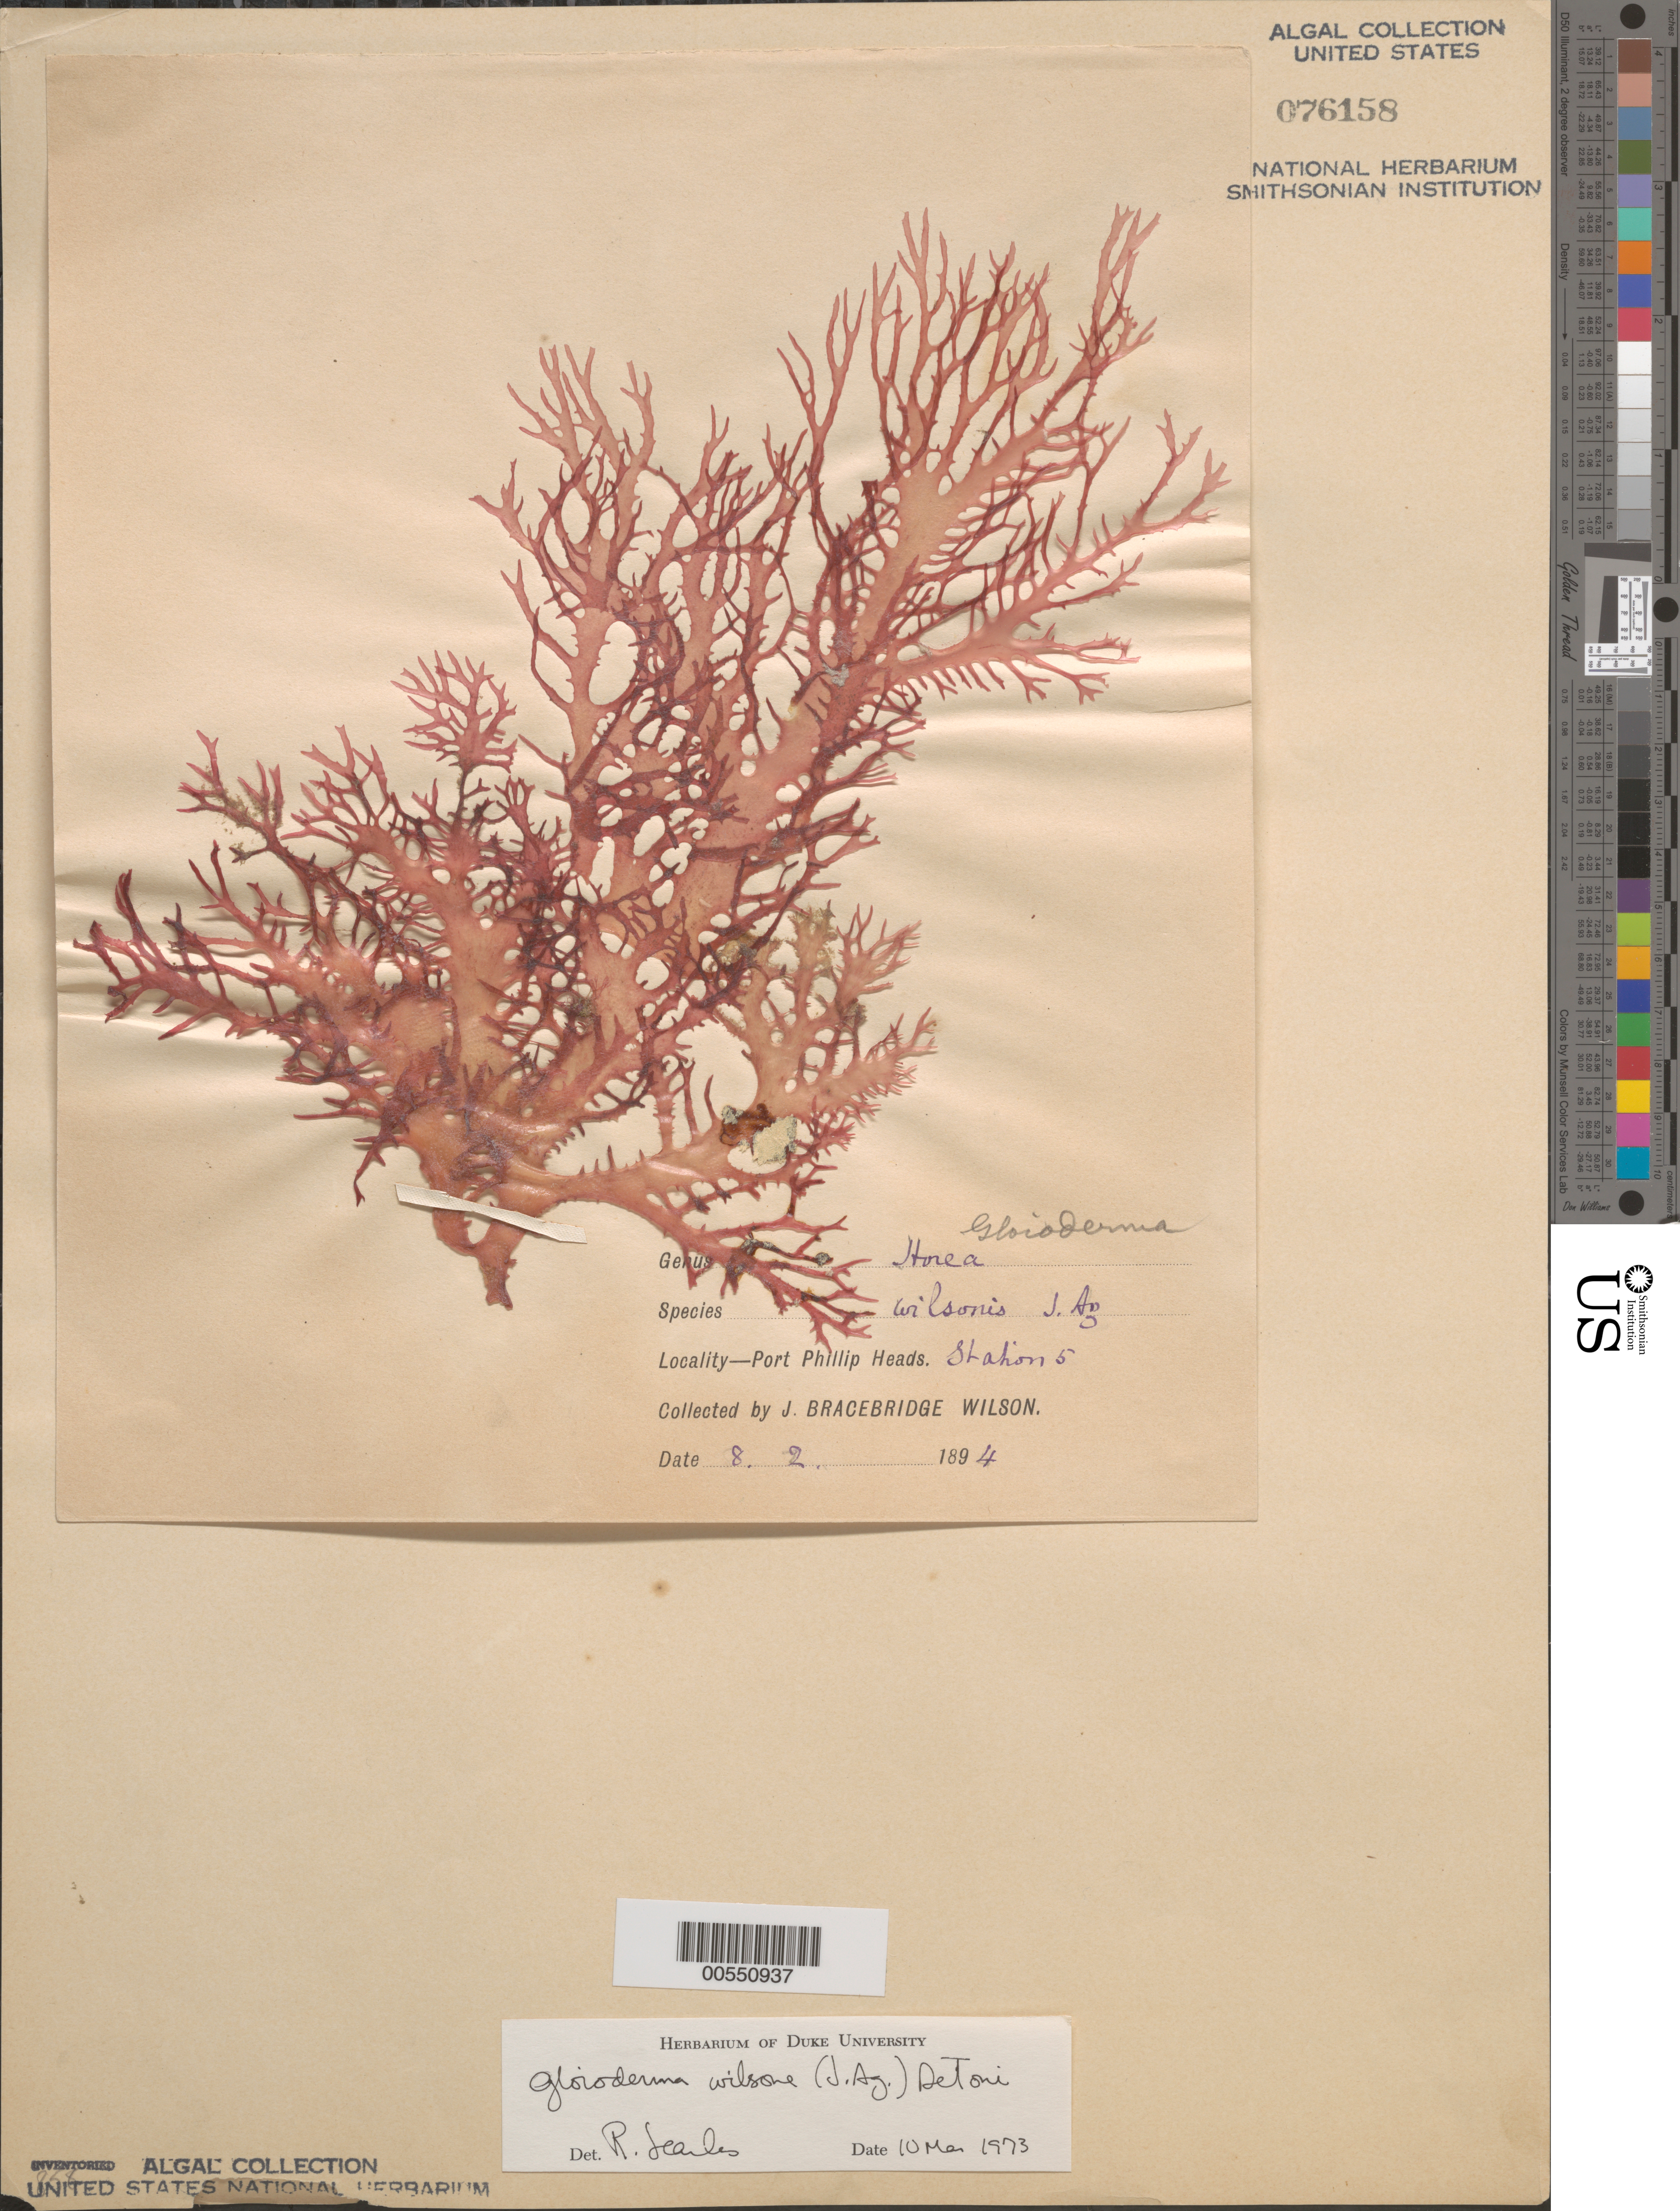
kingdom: Plantae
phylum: Rhodophyta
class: Florideophyceae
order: Rhodymeniales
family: Faucheaceae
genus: Gloioderma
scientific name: Gloioderma halymenioides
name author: (Harv.) J. Ag.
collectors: J. B. Wilson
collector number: Station 5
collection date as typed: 08 Feb 1894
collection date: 1894-02-08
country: Australia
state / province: Victoria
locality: Port Phillip Heads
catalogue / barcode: US 76158